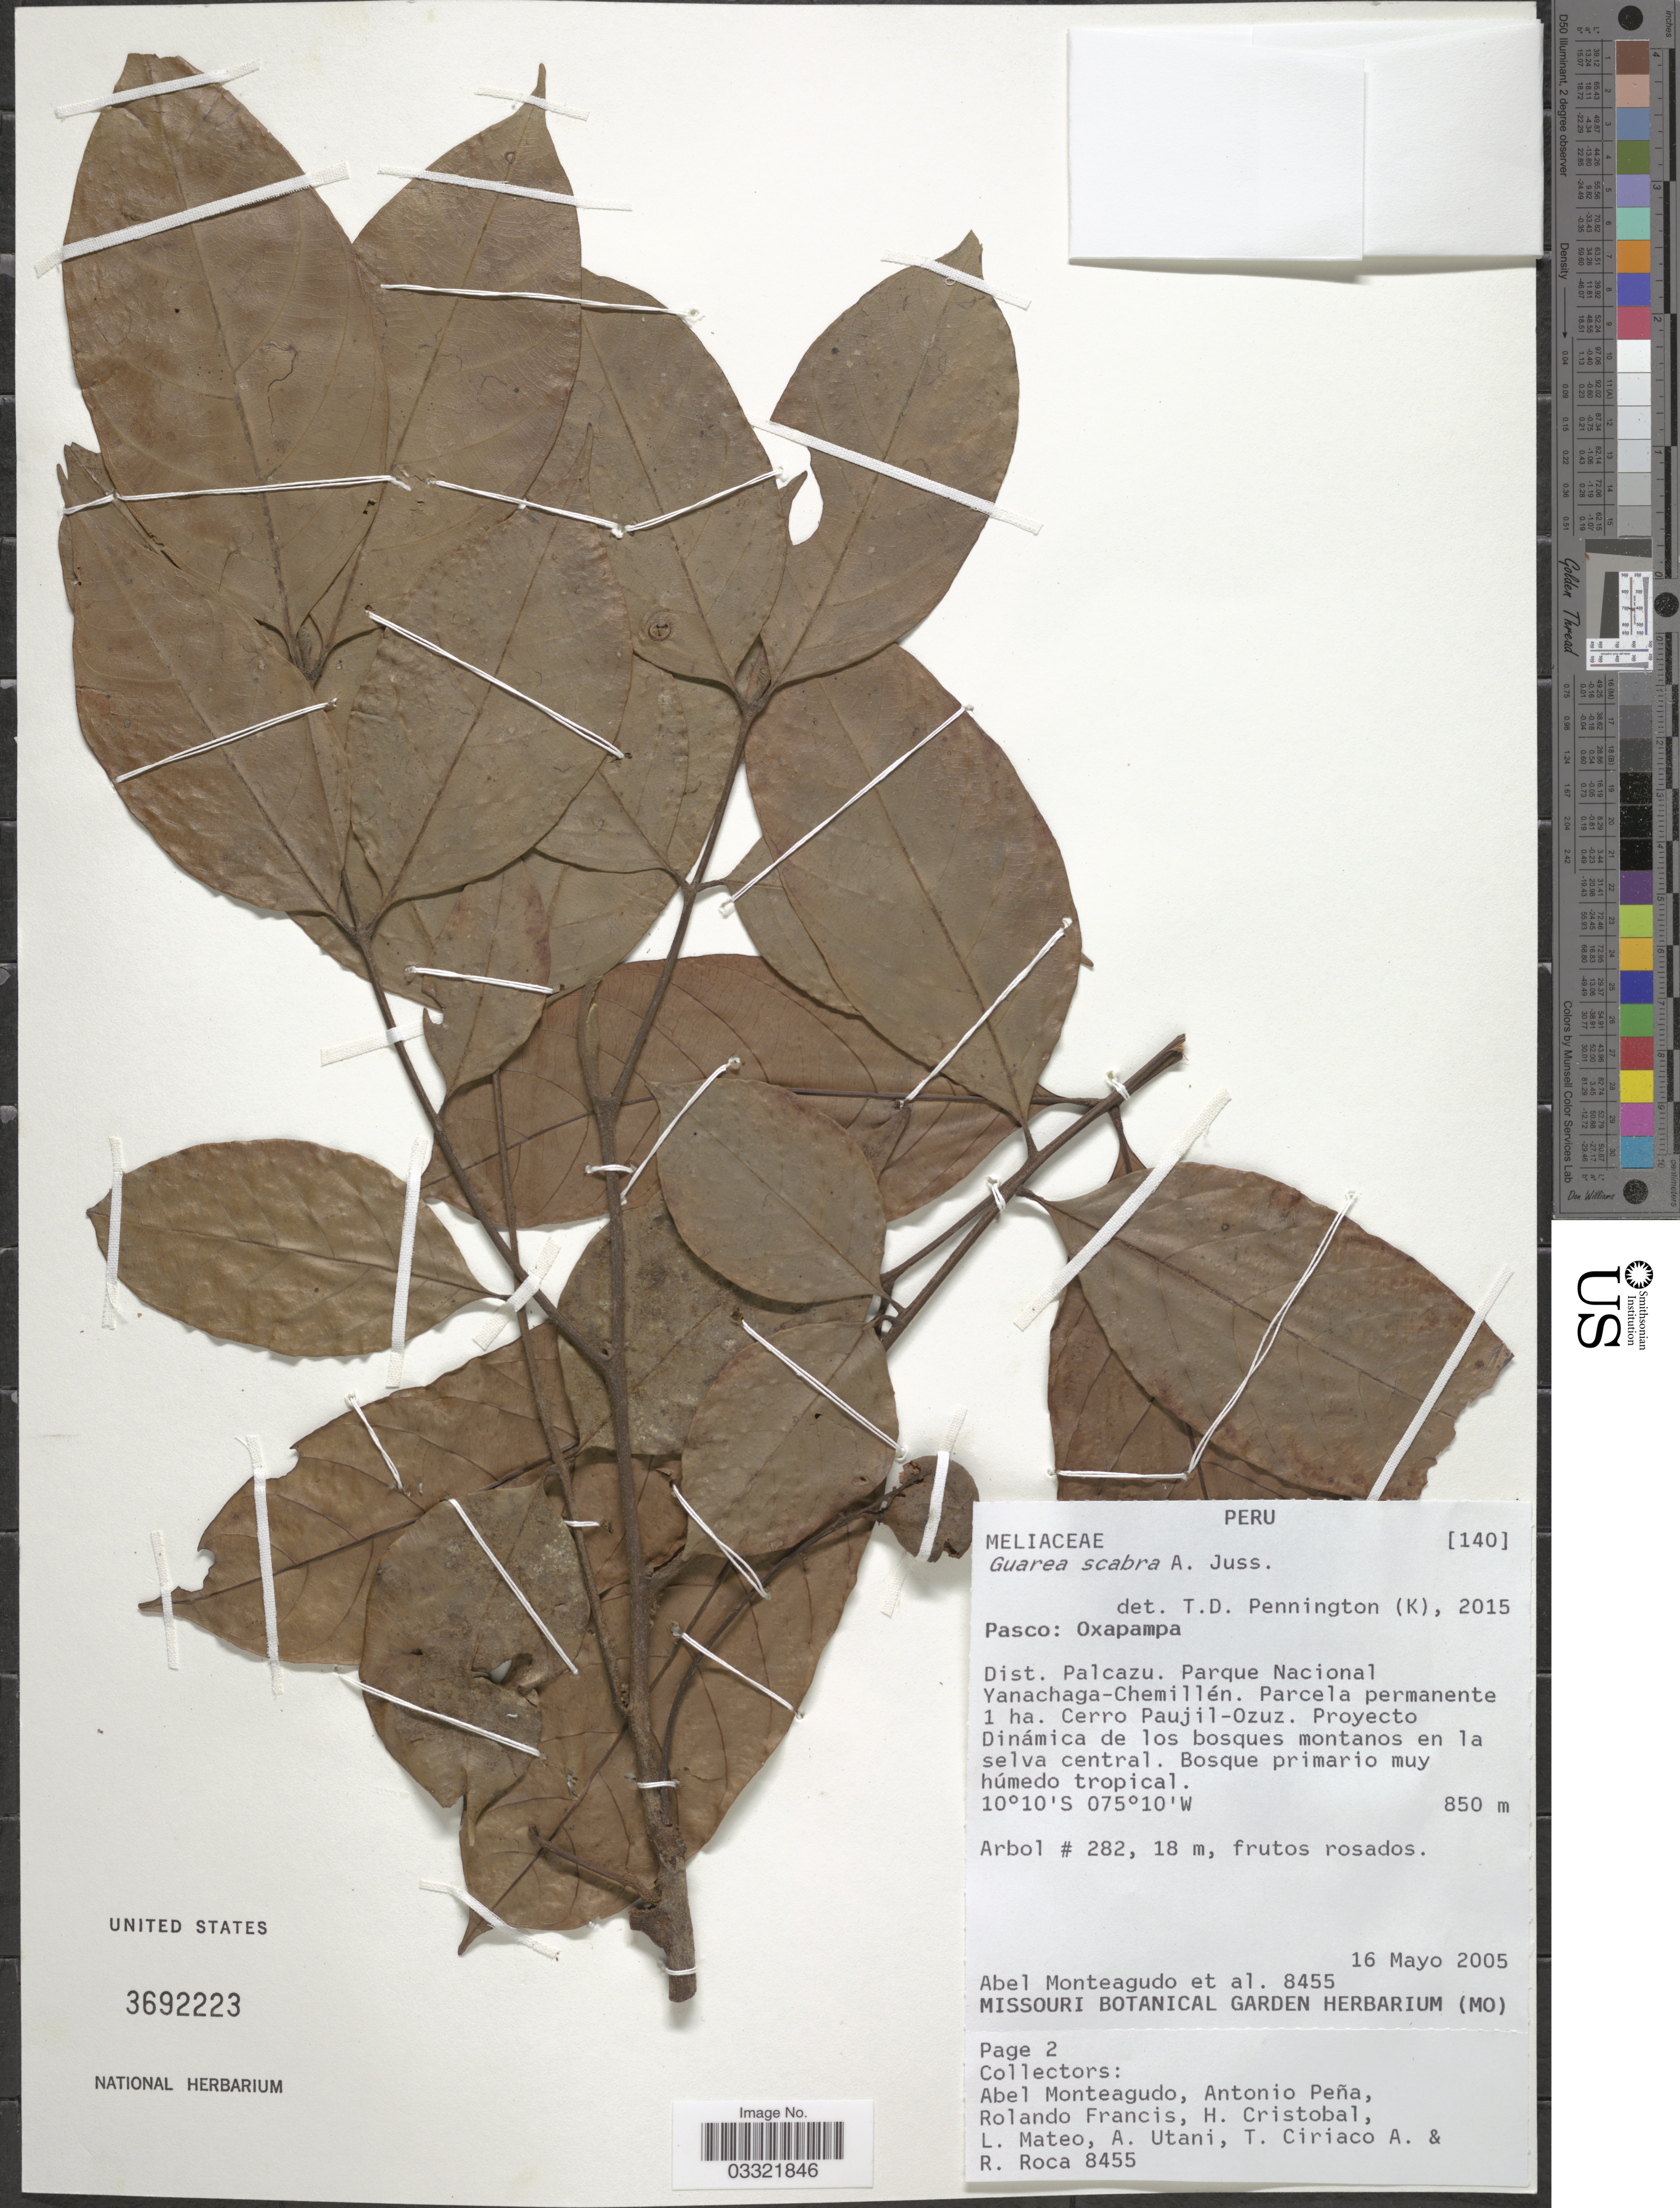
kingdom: Plantae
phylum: Tracheophyta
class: Magnoliopsida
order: Sapindales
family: Meliaceae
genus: Guarea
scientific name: Guarea scabra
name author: A. Juss.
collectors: A. Monteagudo, A. Pena, R. Francis, H. Cristobal & et al.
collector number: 8455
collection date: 2005-05-16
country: Peru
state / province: Pasco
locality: Oxapampa. Dist. Palcazu. Parque Nacional Yanachaga-Chemillén. Parcela permanente 1 ha. Cerro Paujil-Ozuz.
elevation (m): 850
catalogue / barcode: US 3692223